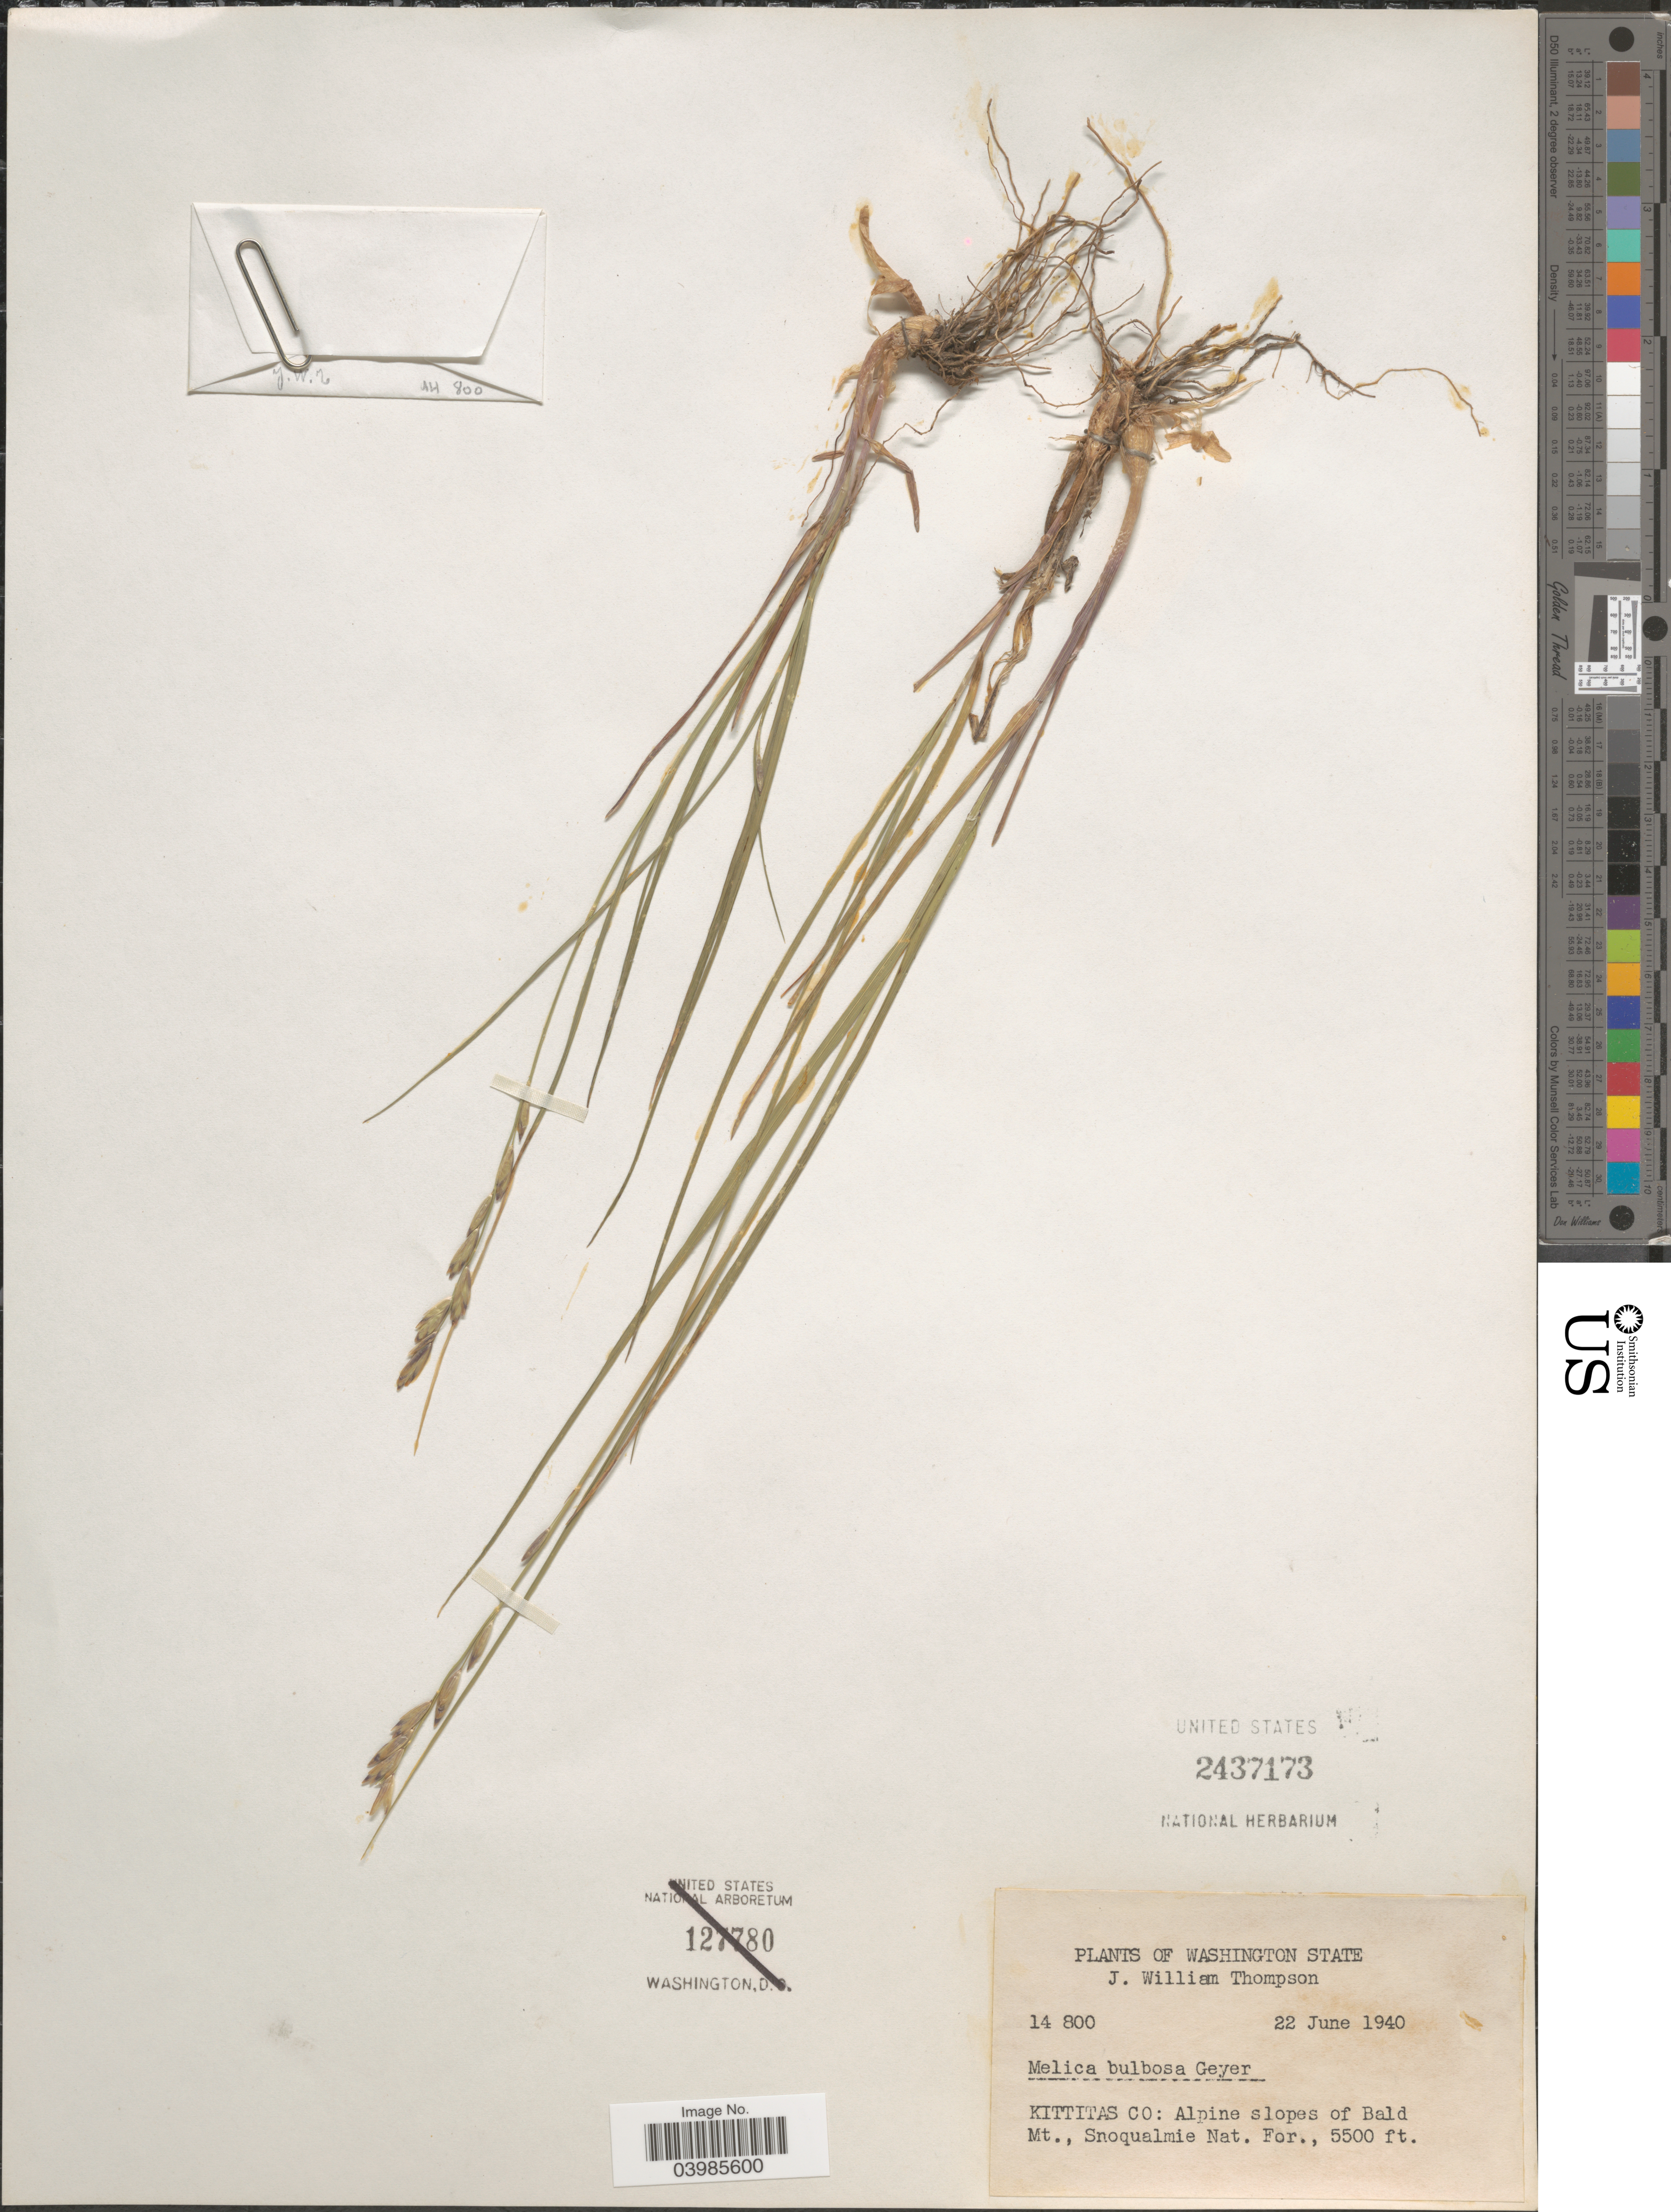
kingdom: Plantae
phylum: Tracheophyta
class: Liliopsida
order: Poales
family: Poaceae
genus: Melica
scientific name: Melica bulbosa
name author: Geyer ex Porter & J.M. Coult.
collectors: J. W. Thompson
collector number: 14800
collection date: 1940-06-22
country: United States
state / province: Washington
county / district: Kittitas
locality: Kittitas Co: Alpine slopes of Bald Mt., Snoqualmie Nat. For.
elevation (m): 1676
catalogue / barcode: US 2437173